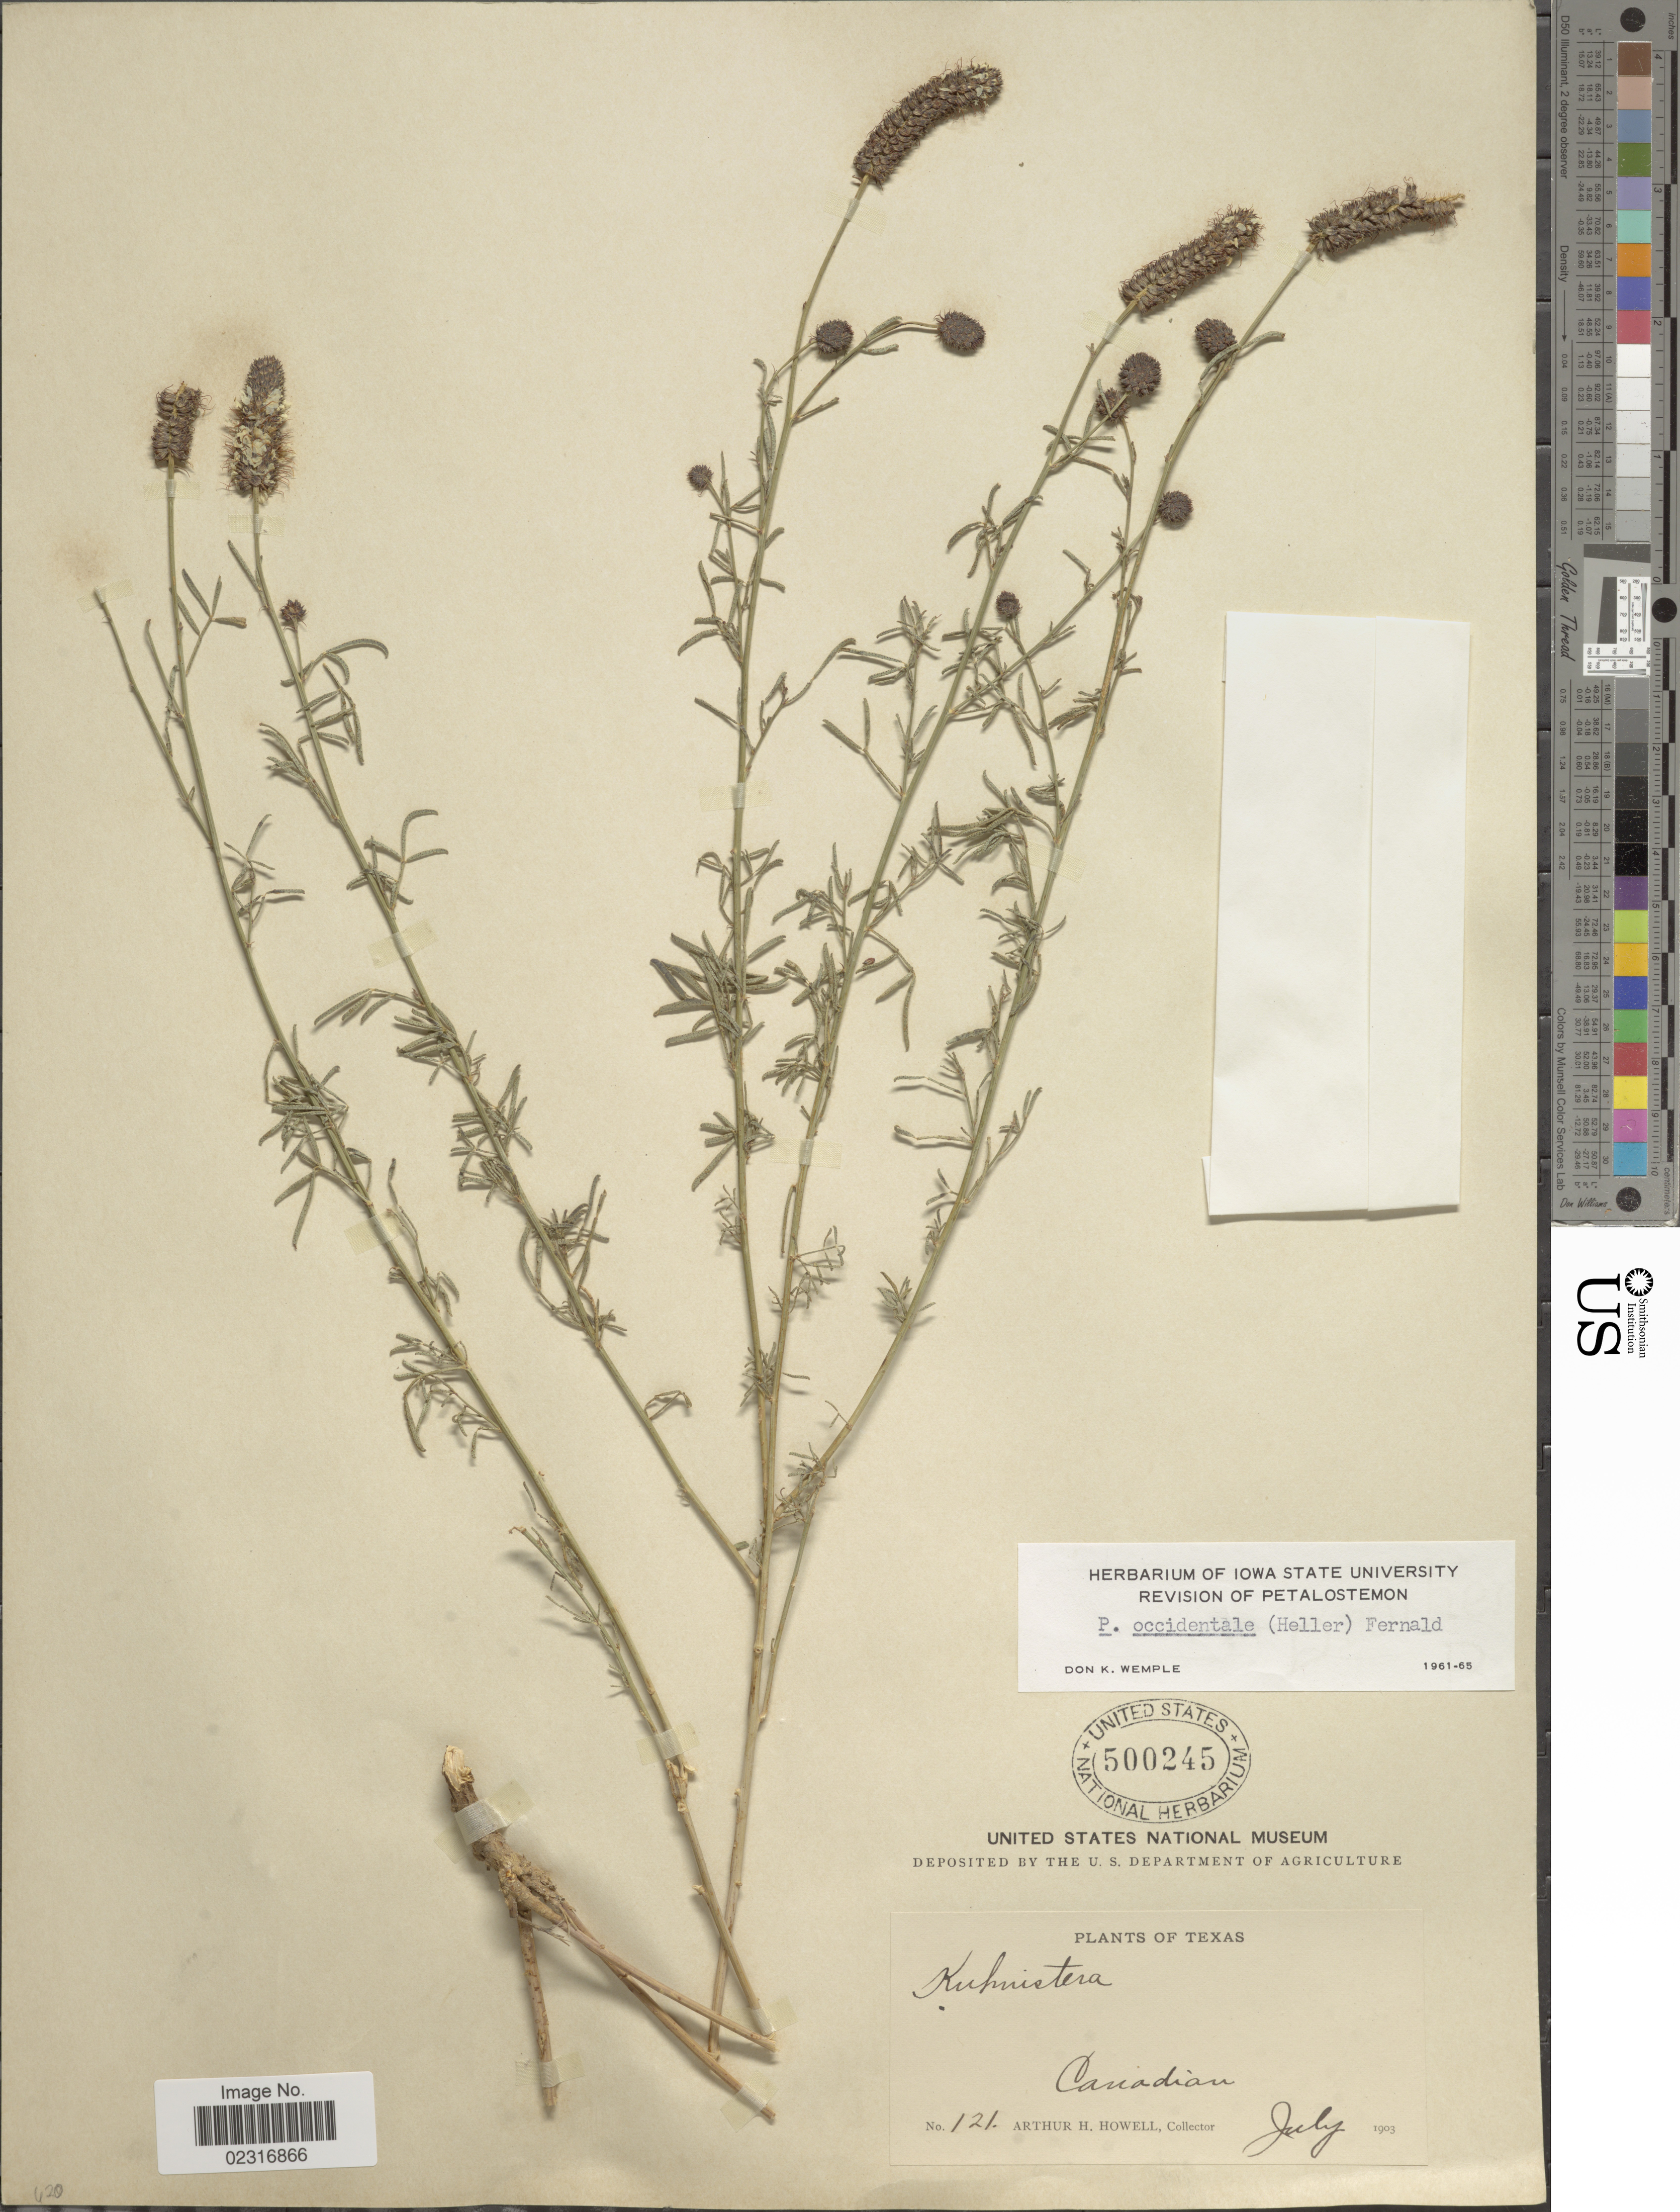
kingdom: Plantae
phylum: Tracheophyta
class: Magnoliopsida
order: Fabales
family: Fabaceae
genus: Dalea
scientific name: Dalea candida var. oligophylla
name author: (Torr) Shinners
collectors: A. H. Howell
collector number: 121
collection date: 1903-07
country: United States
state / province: Texas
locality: Canadian.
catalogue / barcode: US 500245